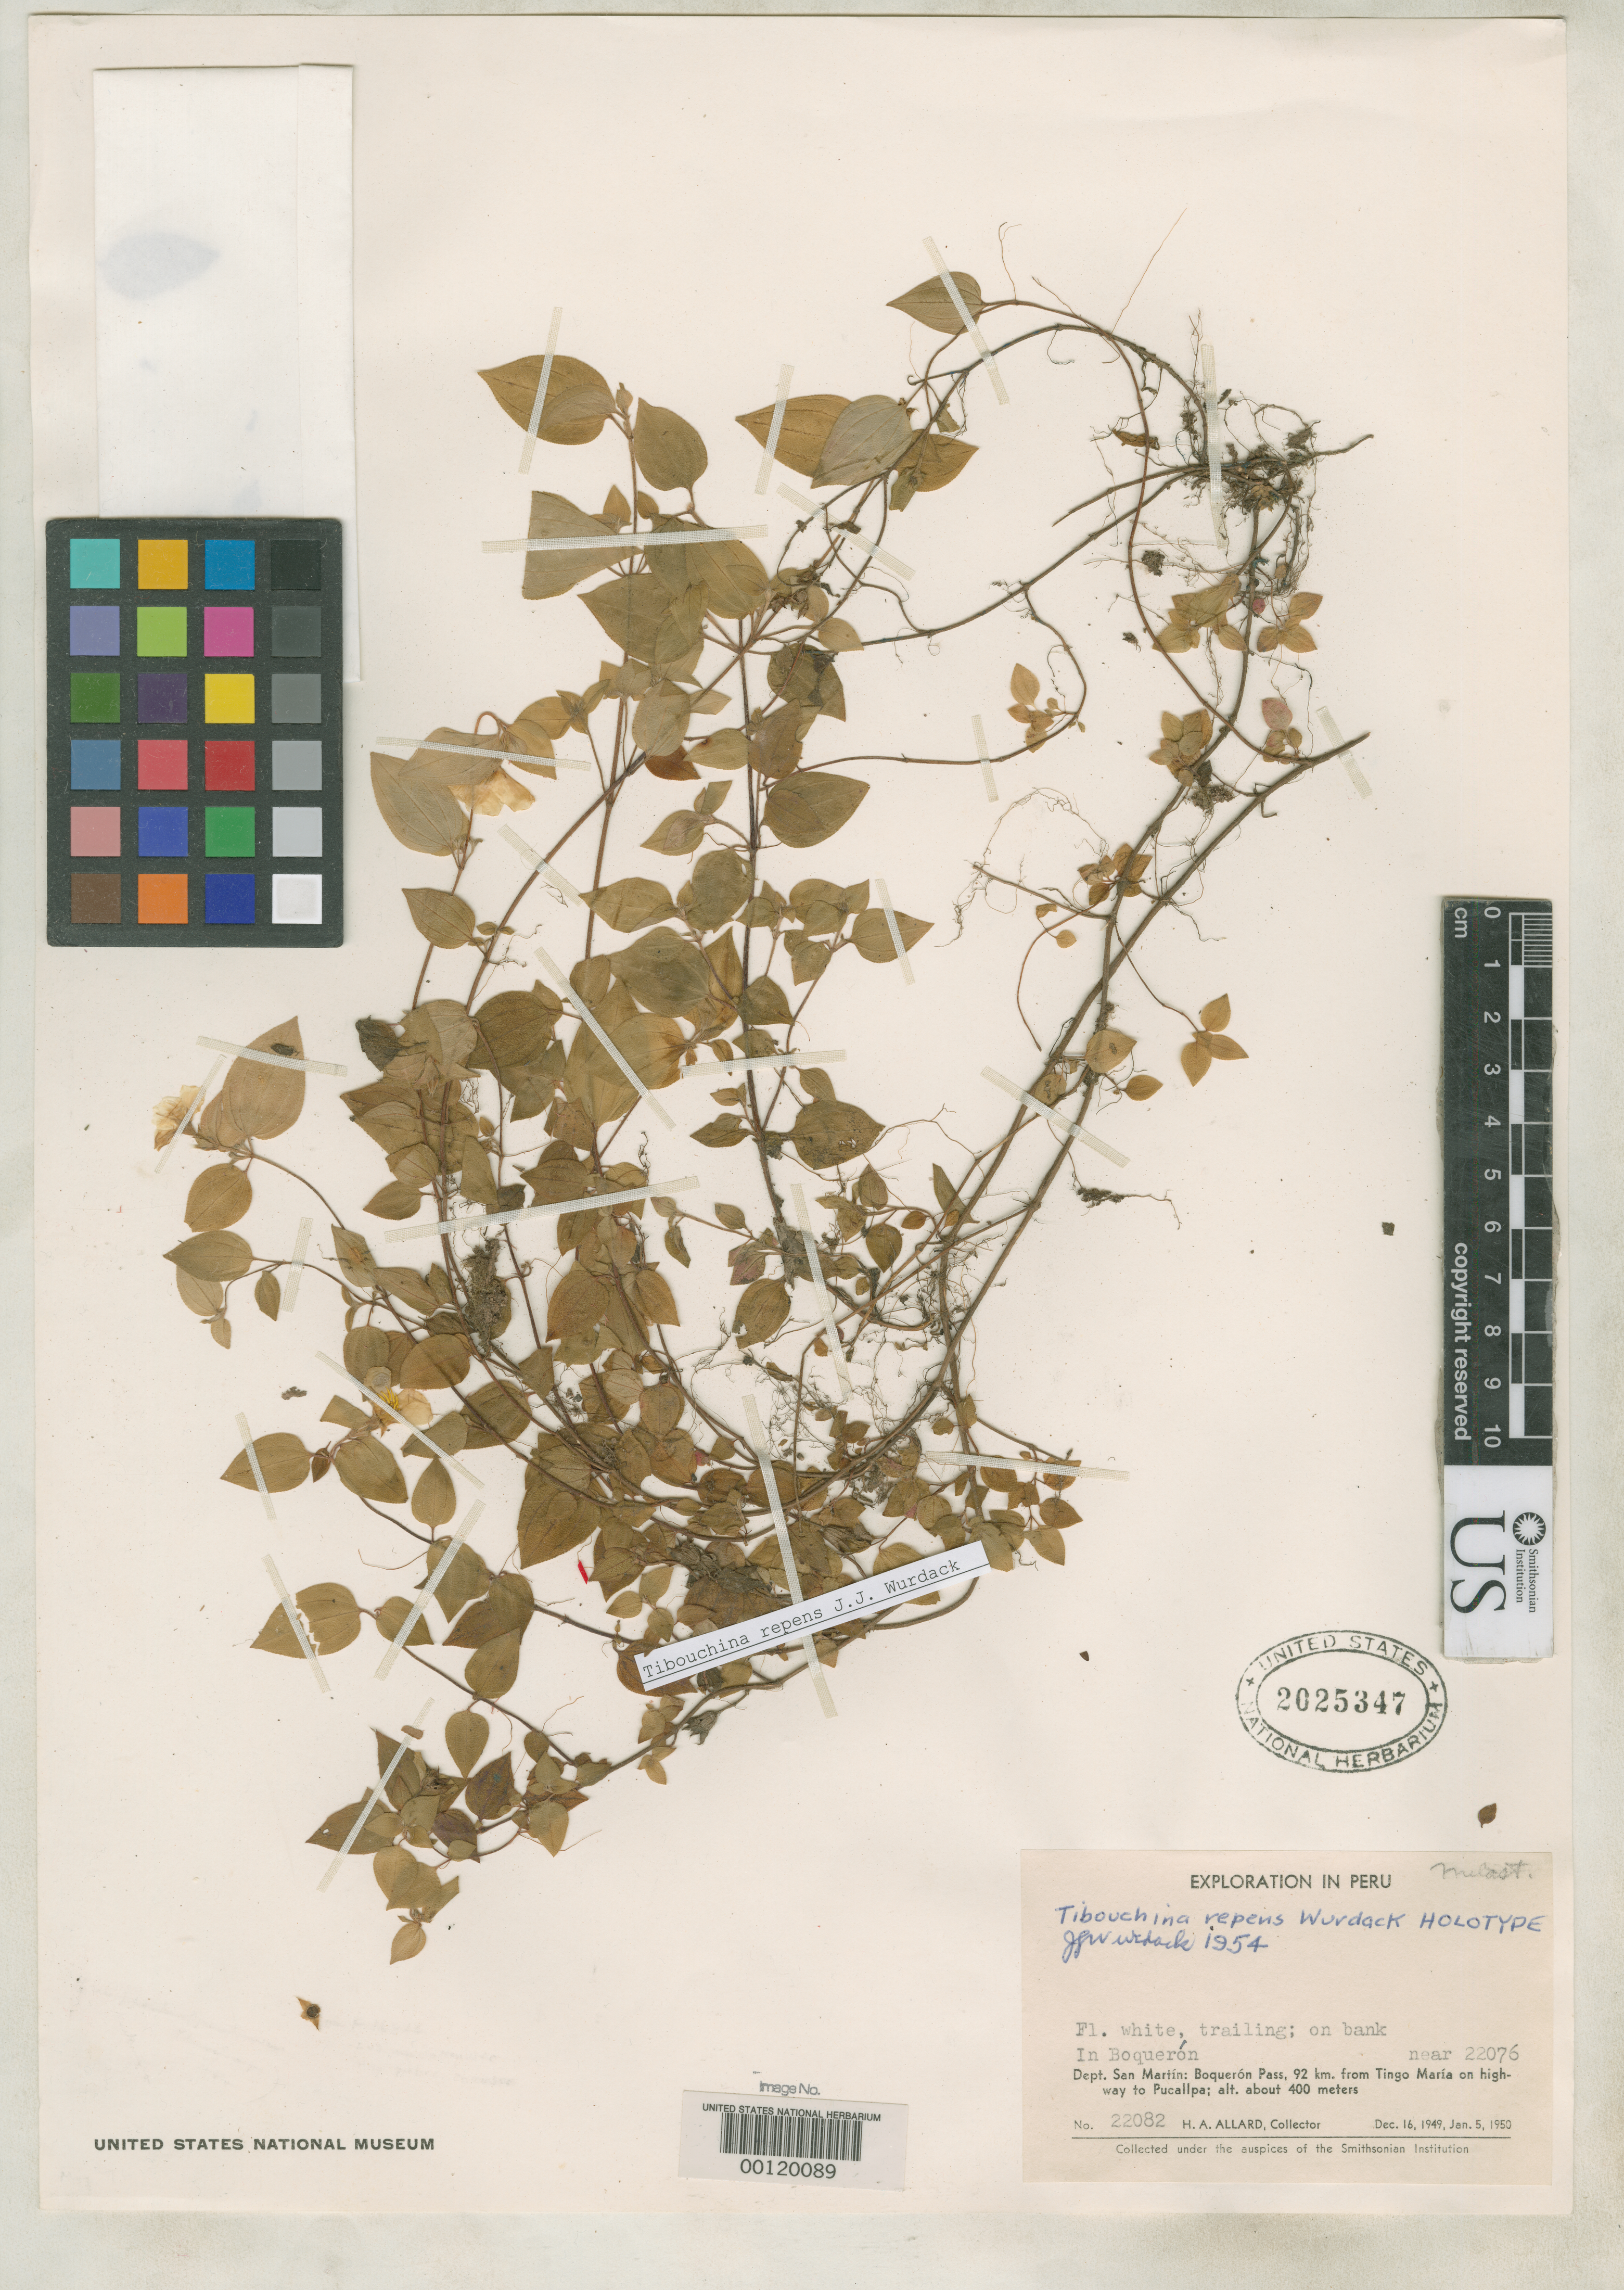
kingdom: Plantae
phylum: Tracheophyta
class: Magnoliopsida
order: Myrtales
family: Melastomataceae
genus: Tibouchina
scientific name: Tibouchina repens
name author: Wurdack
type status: Holotype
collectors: H. A. Allard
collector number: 22082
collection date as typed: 16 Dec 1949 to 05 Jan 1950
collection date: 1949-12-16/1950-01-05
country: Peru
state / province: San Martín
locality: Boqueron 92 km. from Tingo Maria on road to Pucallpa.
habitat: on bank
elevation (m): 400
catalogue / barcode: US 2025347